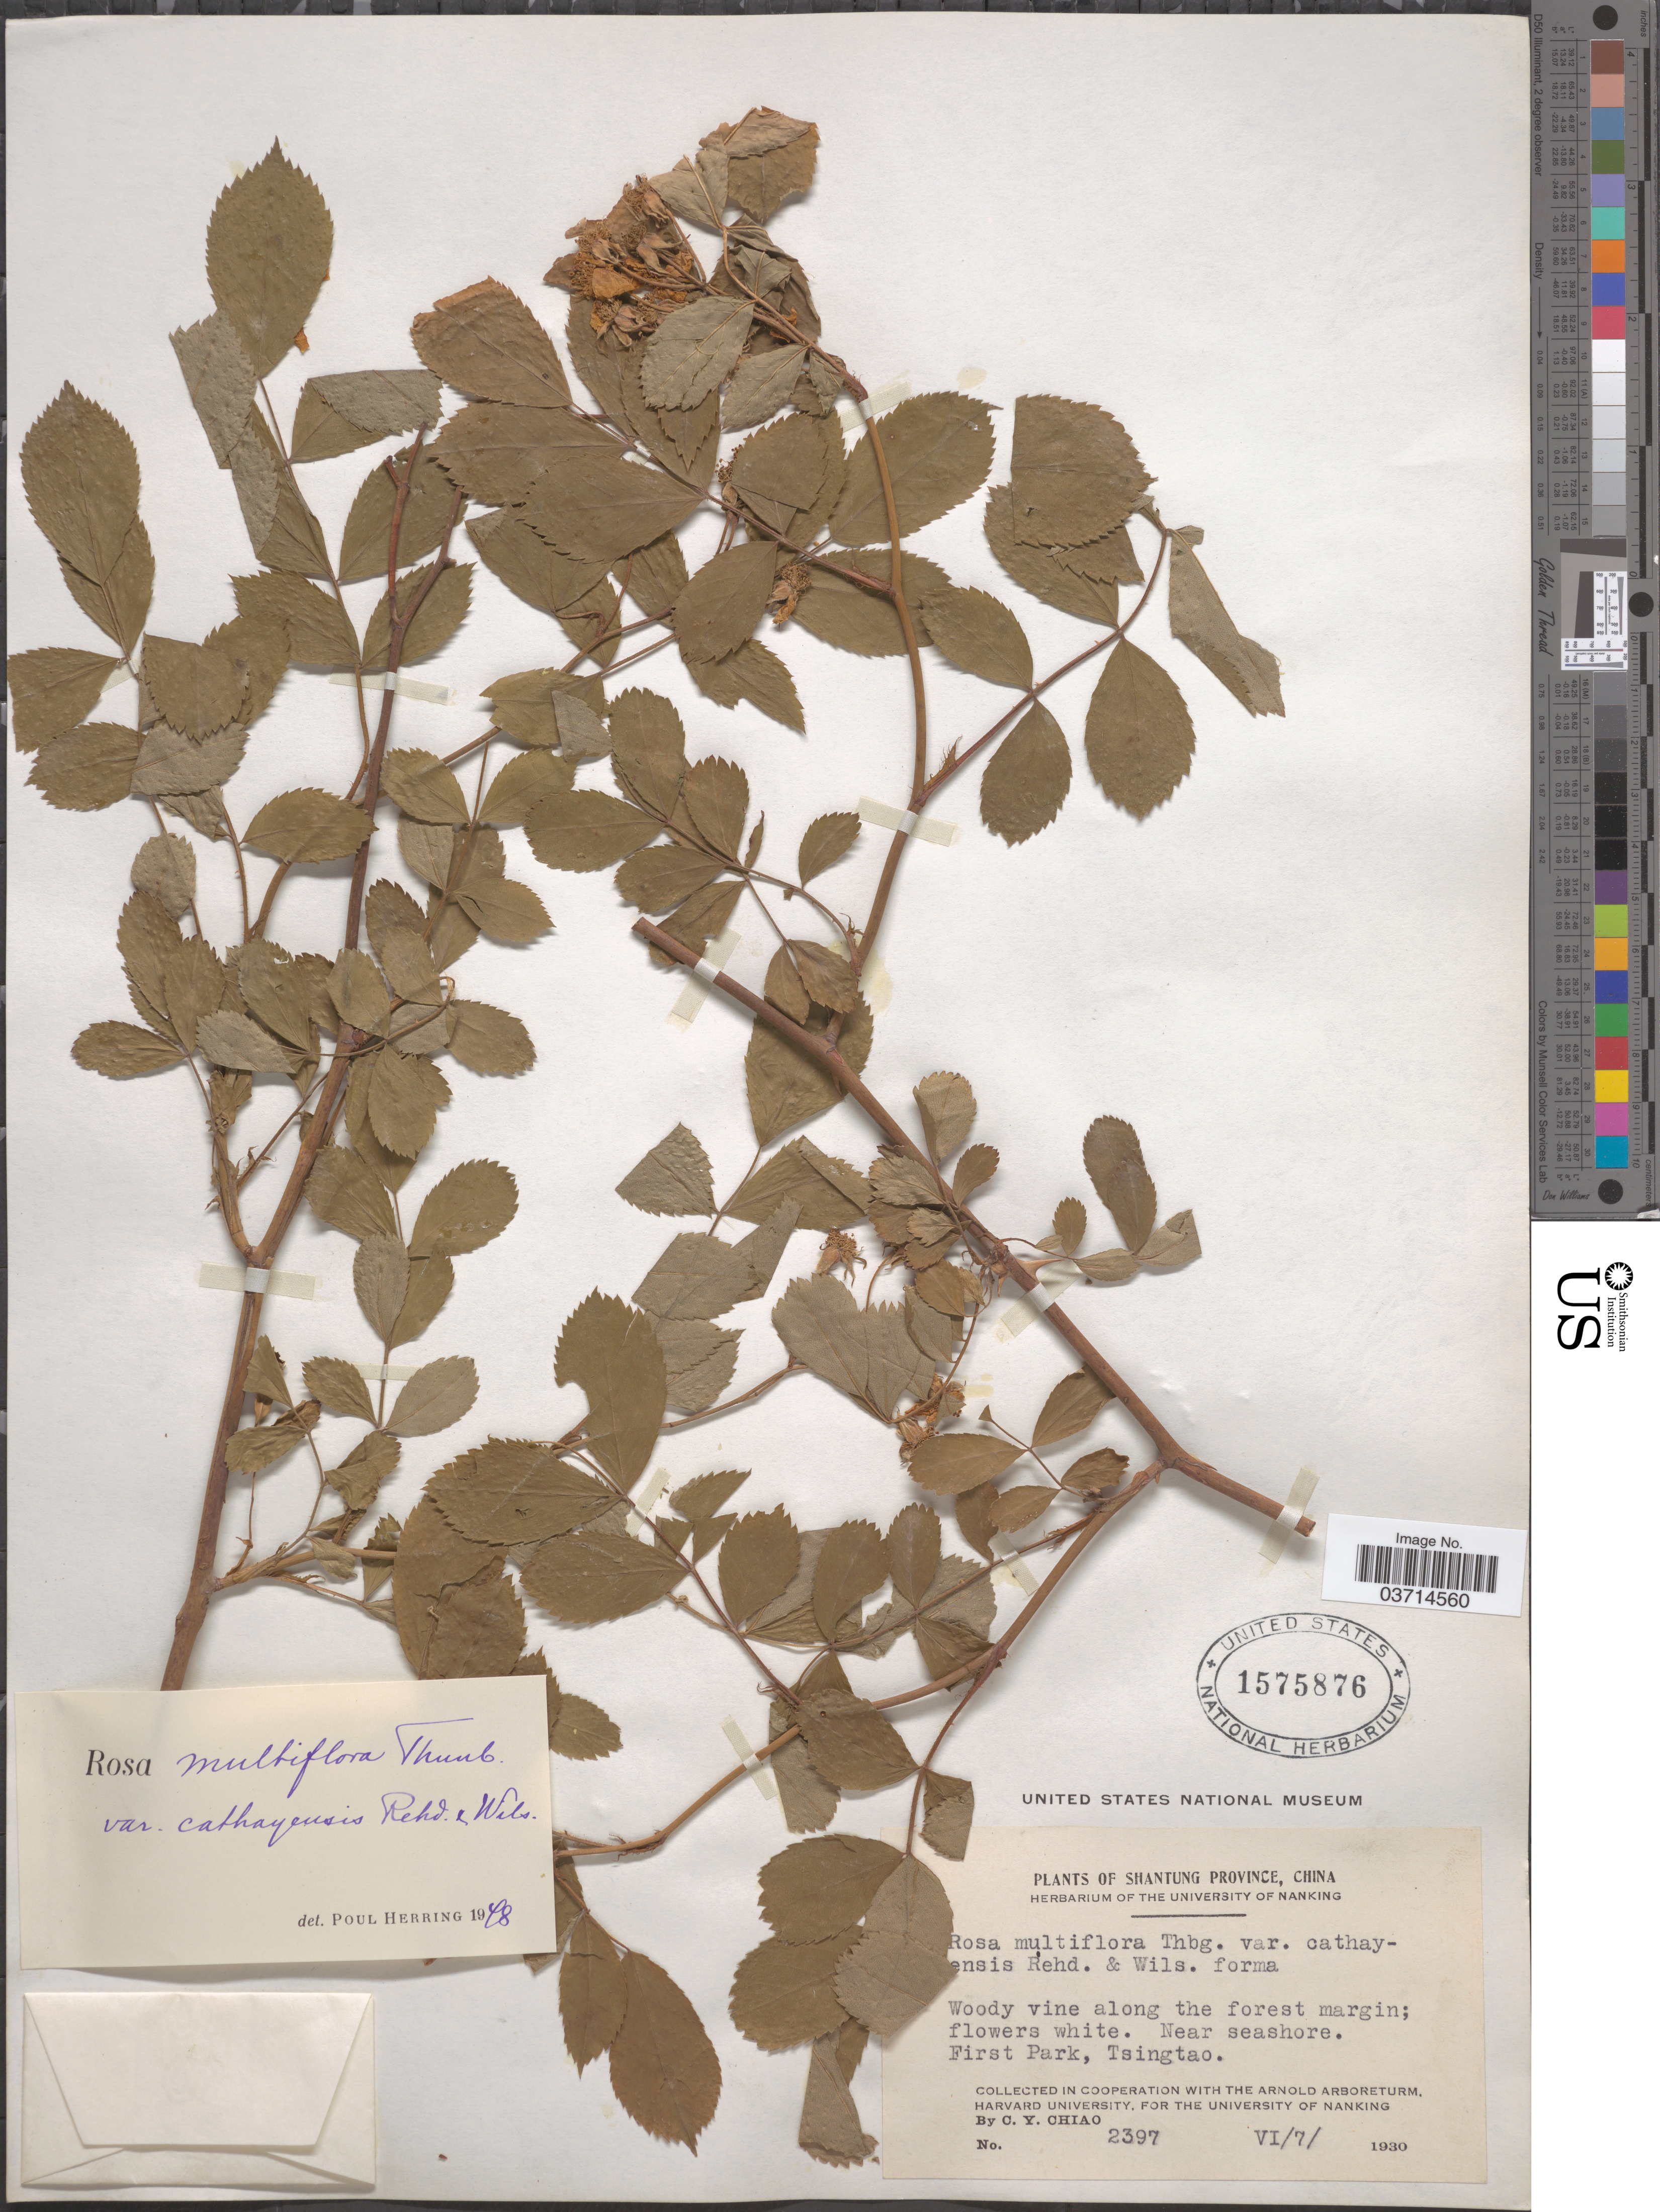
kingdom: Plantae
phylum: Tracheophyta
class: Magnoliopsida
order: Rosales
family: Rosaceae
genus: Rosa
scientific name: Rosa multiflora var. cathayensis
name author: Rehder & E.H. Wilson in Sarg.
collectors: C. Y. Chiao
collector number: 2397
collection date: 1930-06-07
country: China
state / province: Shandong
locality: Shantung Province. First Park, Tsingtao.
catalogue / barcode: US 1575876